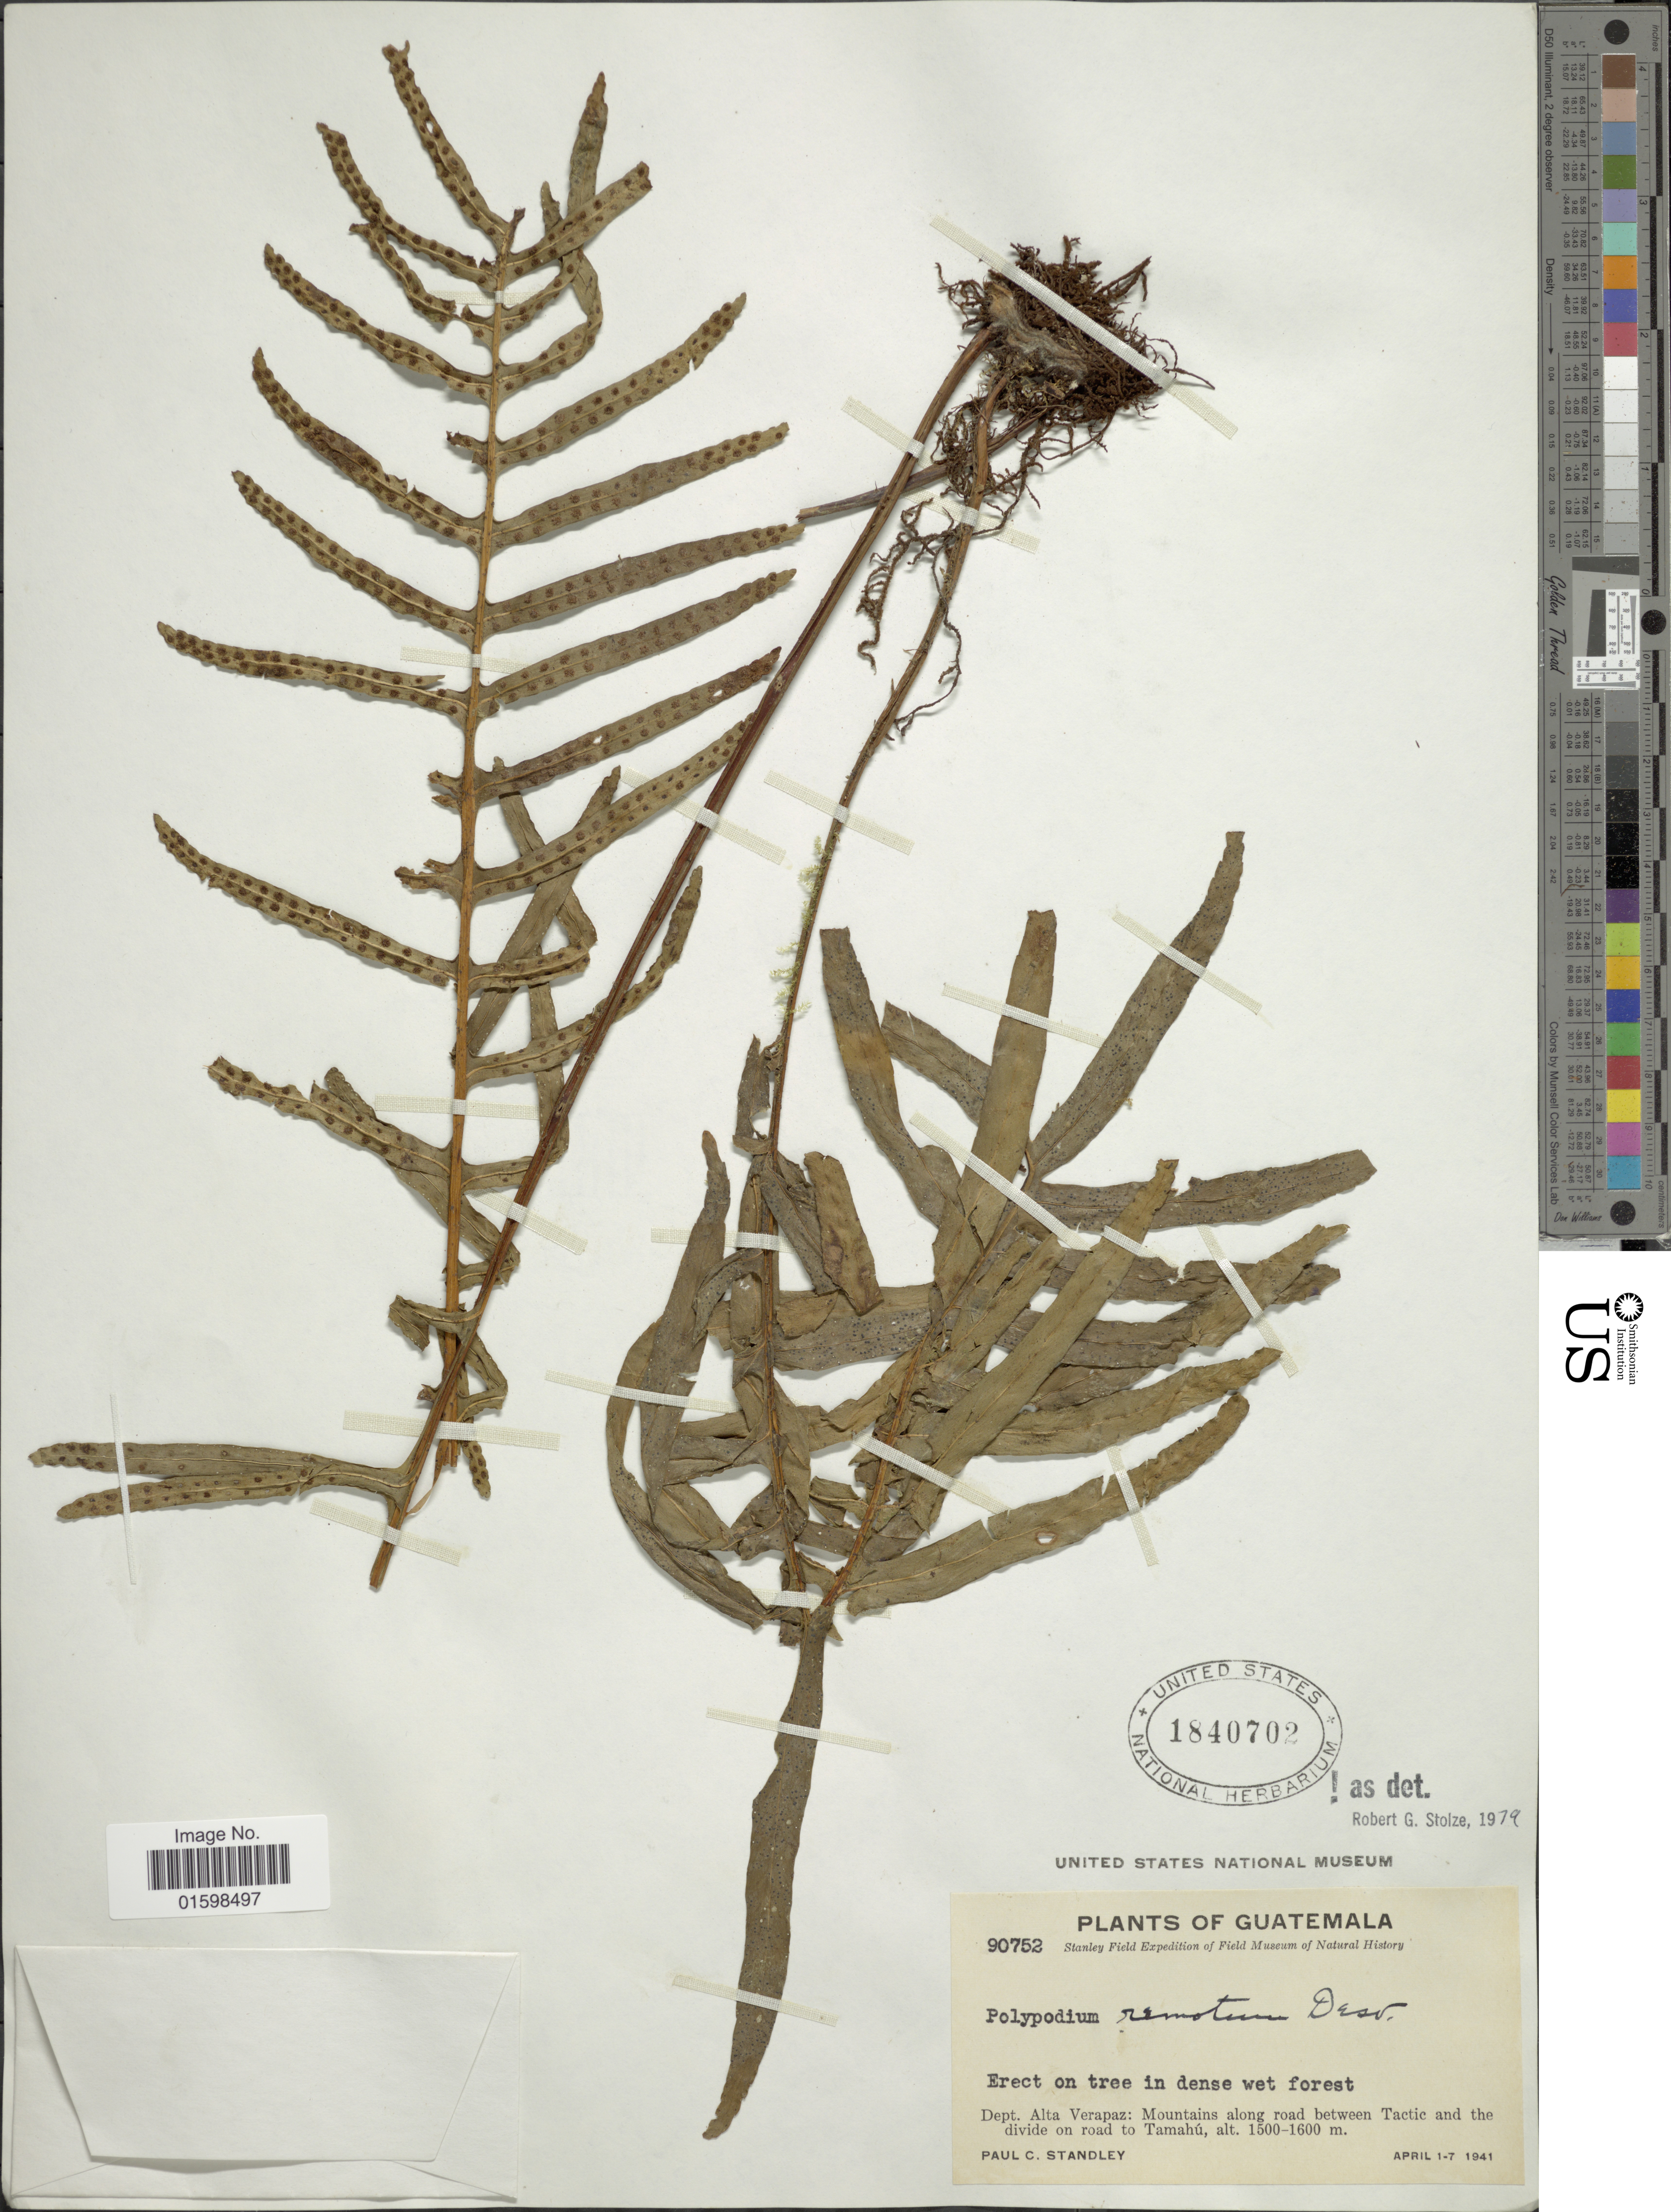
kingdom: Plantae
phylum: Tracheophyta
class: Polypodiopsida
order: Polypodiales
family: Polypodiaceae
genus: Pleopeltis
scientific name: Pleopeltis remota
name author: (Desv.) A.R. Sm.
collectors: P. C. Standley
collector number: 90752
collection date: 1941-04-01/1941-04-07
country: Guatemala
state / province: Alta Verapaz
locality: Erect on tree in dense wet forest, mountains along road between Tactic and the divide on road to Tamahú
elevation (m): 1500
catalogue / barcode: US 1840702